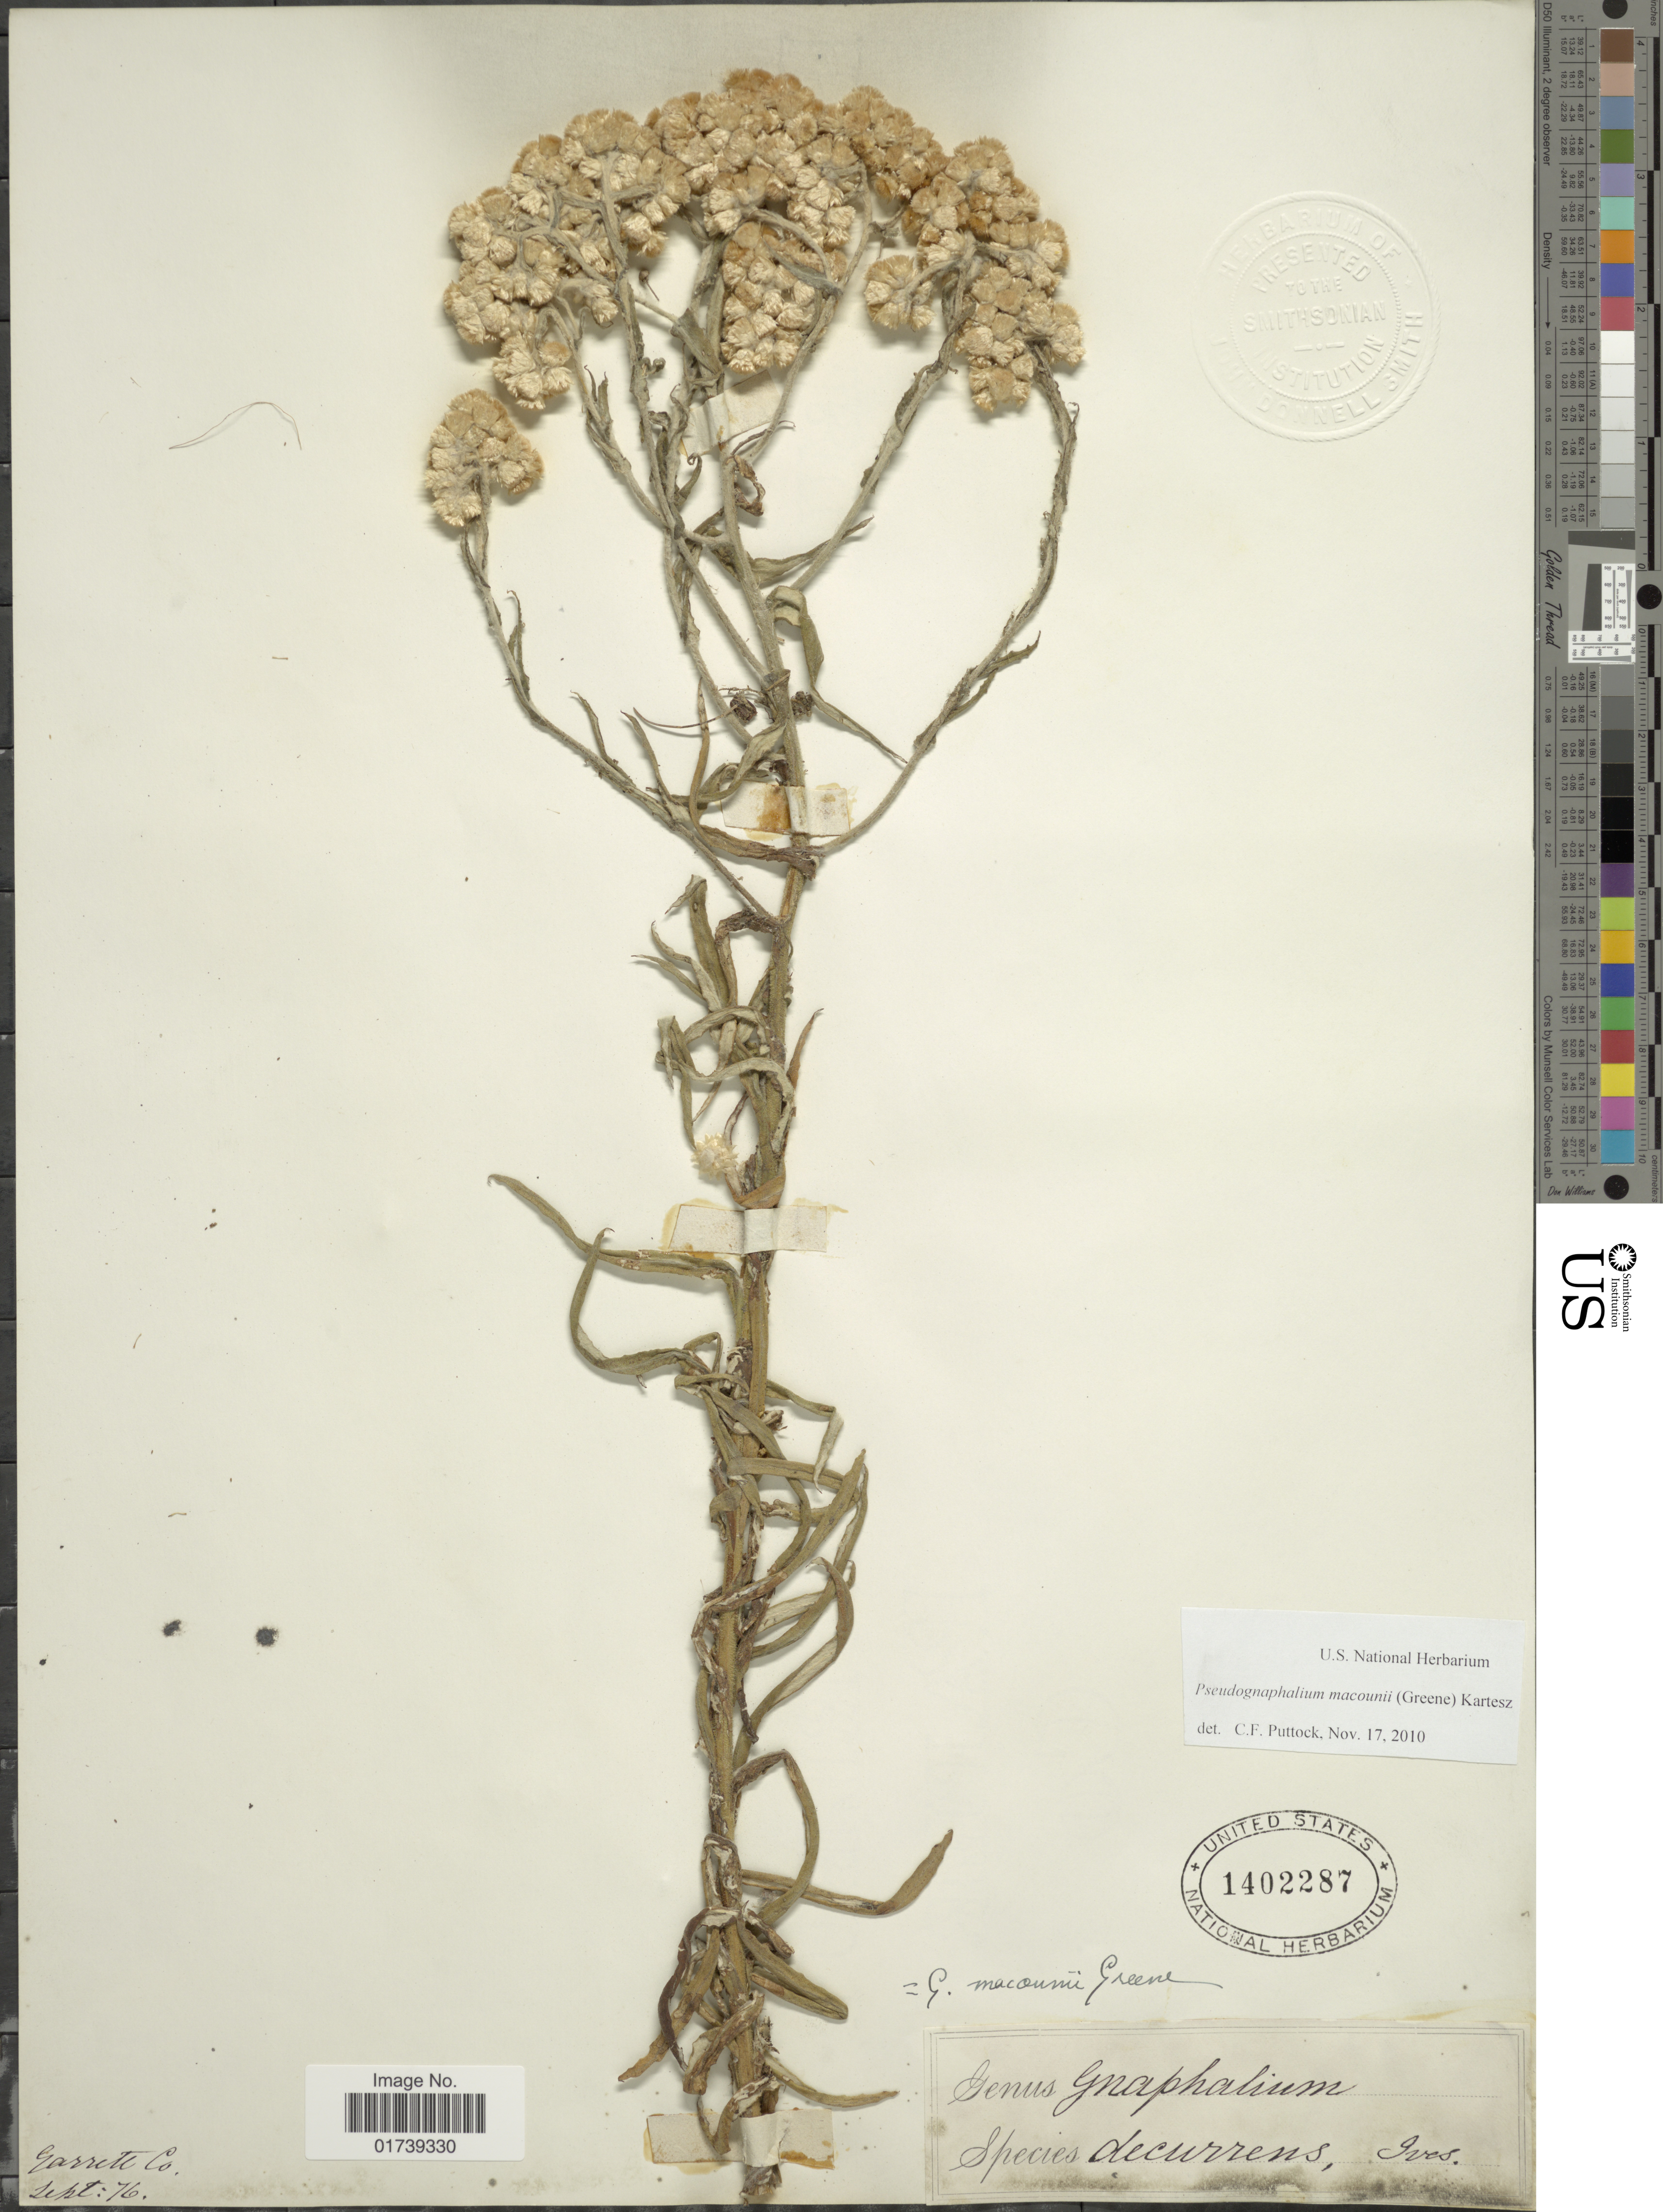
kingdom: Plantae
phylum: Tracheophyta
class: Magnoliopsida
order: Asterales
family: Asteraceae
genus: Pseudognaphalium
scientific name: Pseudognaphalium macounii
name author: (Greene) Kartesz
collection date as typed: Transcribed d/m/y: /9/76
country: United States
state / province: Maryland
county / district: Garrett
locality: Garrett Co.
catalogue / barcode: US 1402287